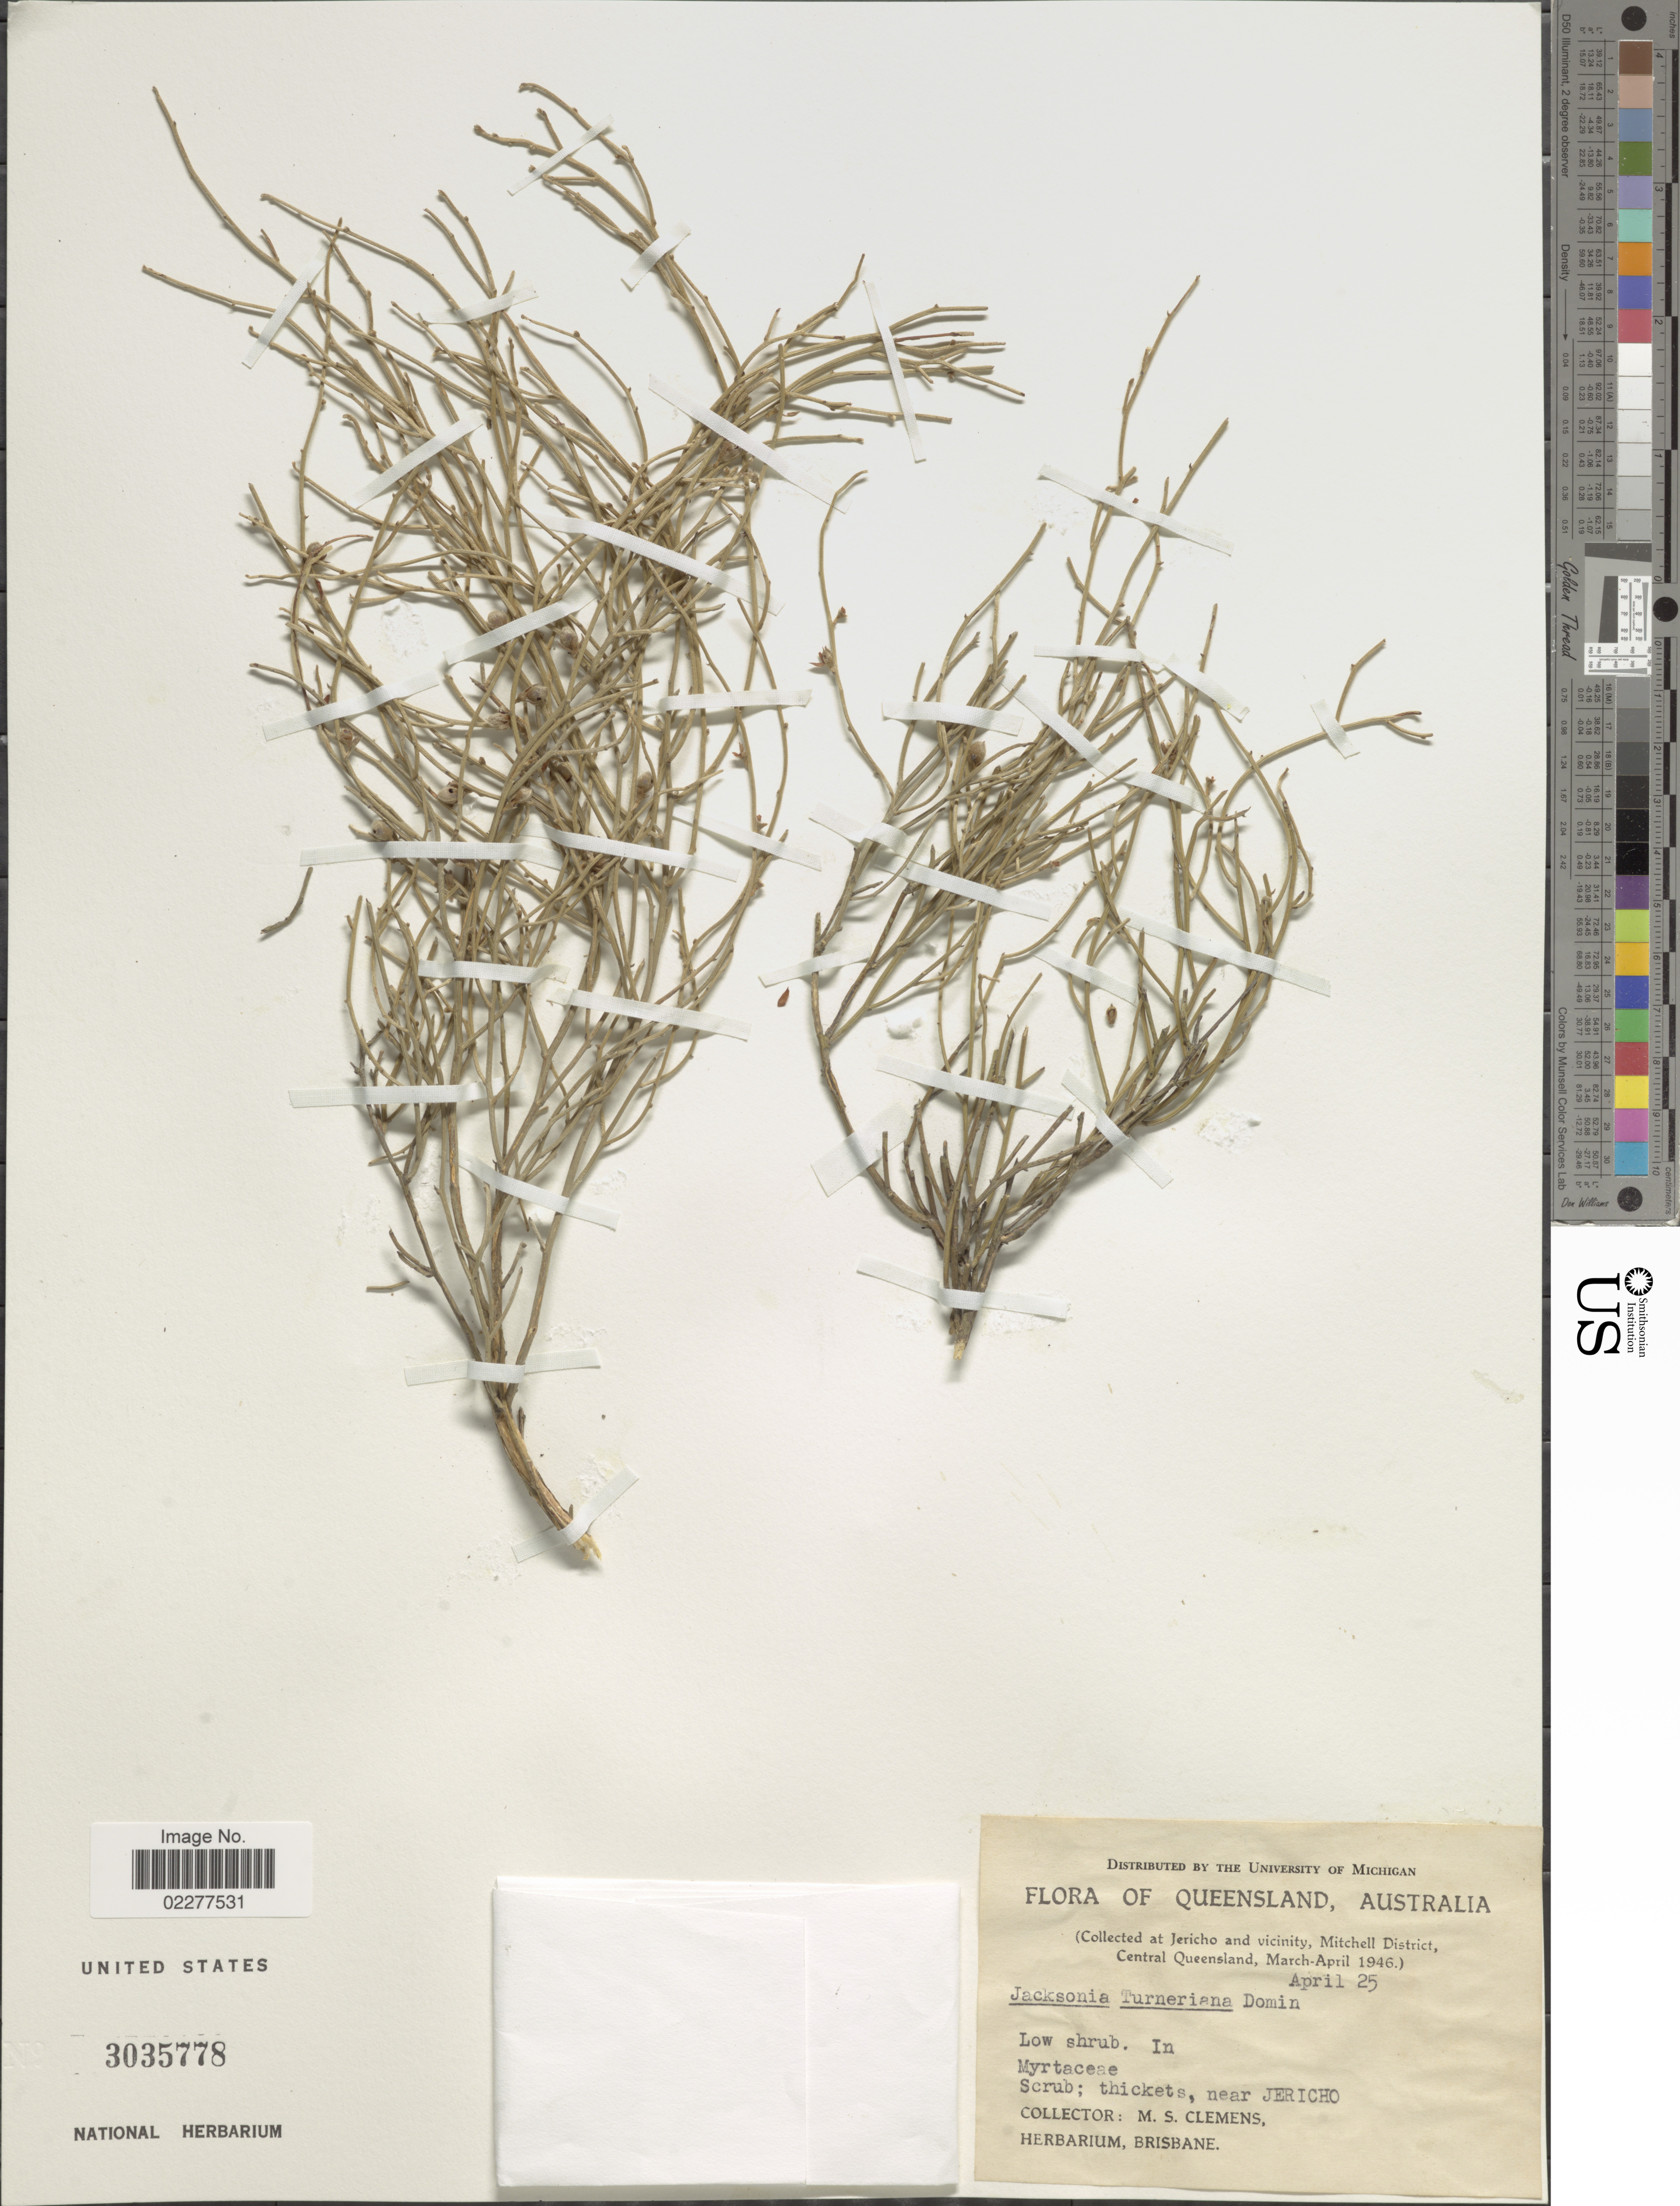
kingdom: Plantae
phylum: Tracheophyta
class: Magnoliopsida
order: Fabales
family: Fabaceae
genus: Jacksonia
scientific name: Jacksonia turneriana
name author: Domin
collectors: M. S. Clemens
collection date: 1946-04-25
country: Australia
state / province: Queensland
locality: At Jericho and vicinity, Mitchell District, Central Queensland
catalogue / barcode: US 3035778